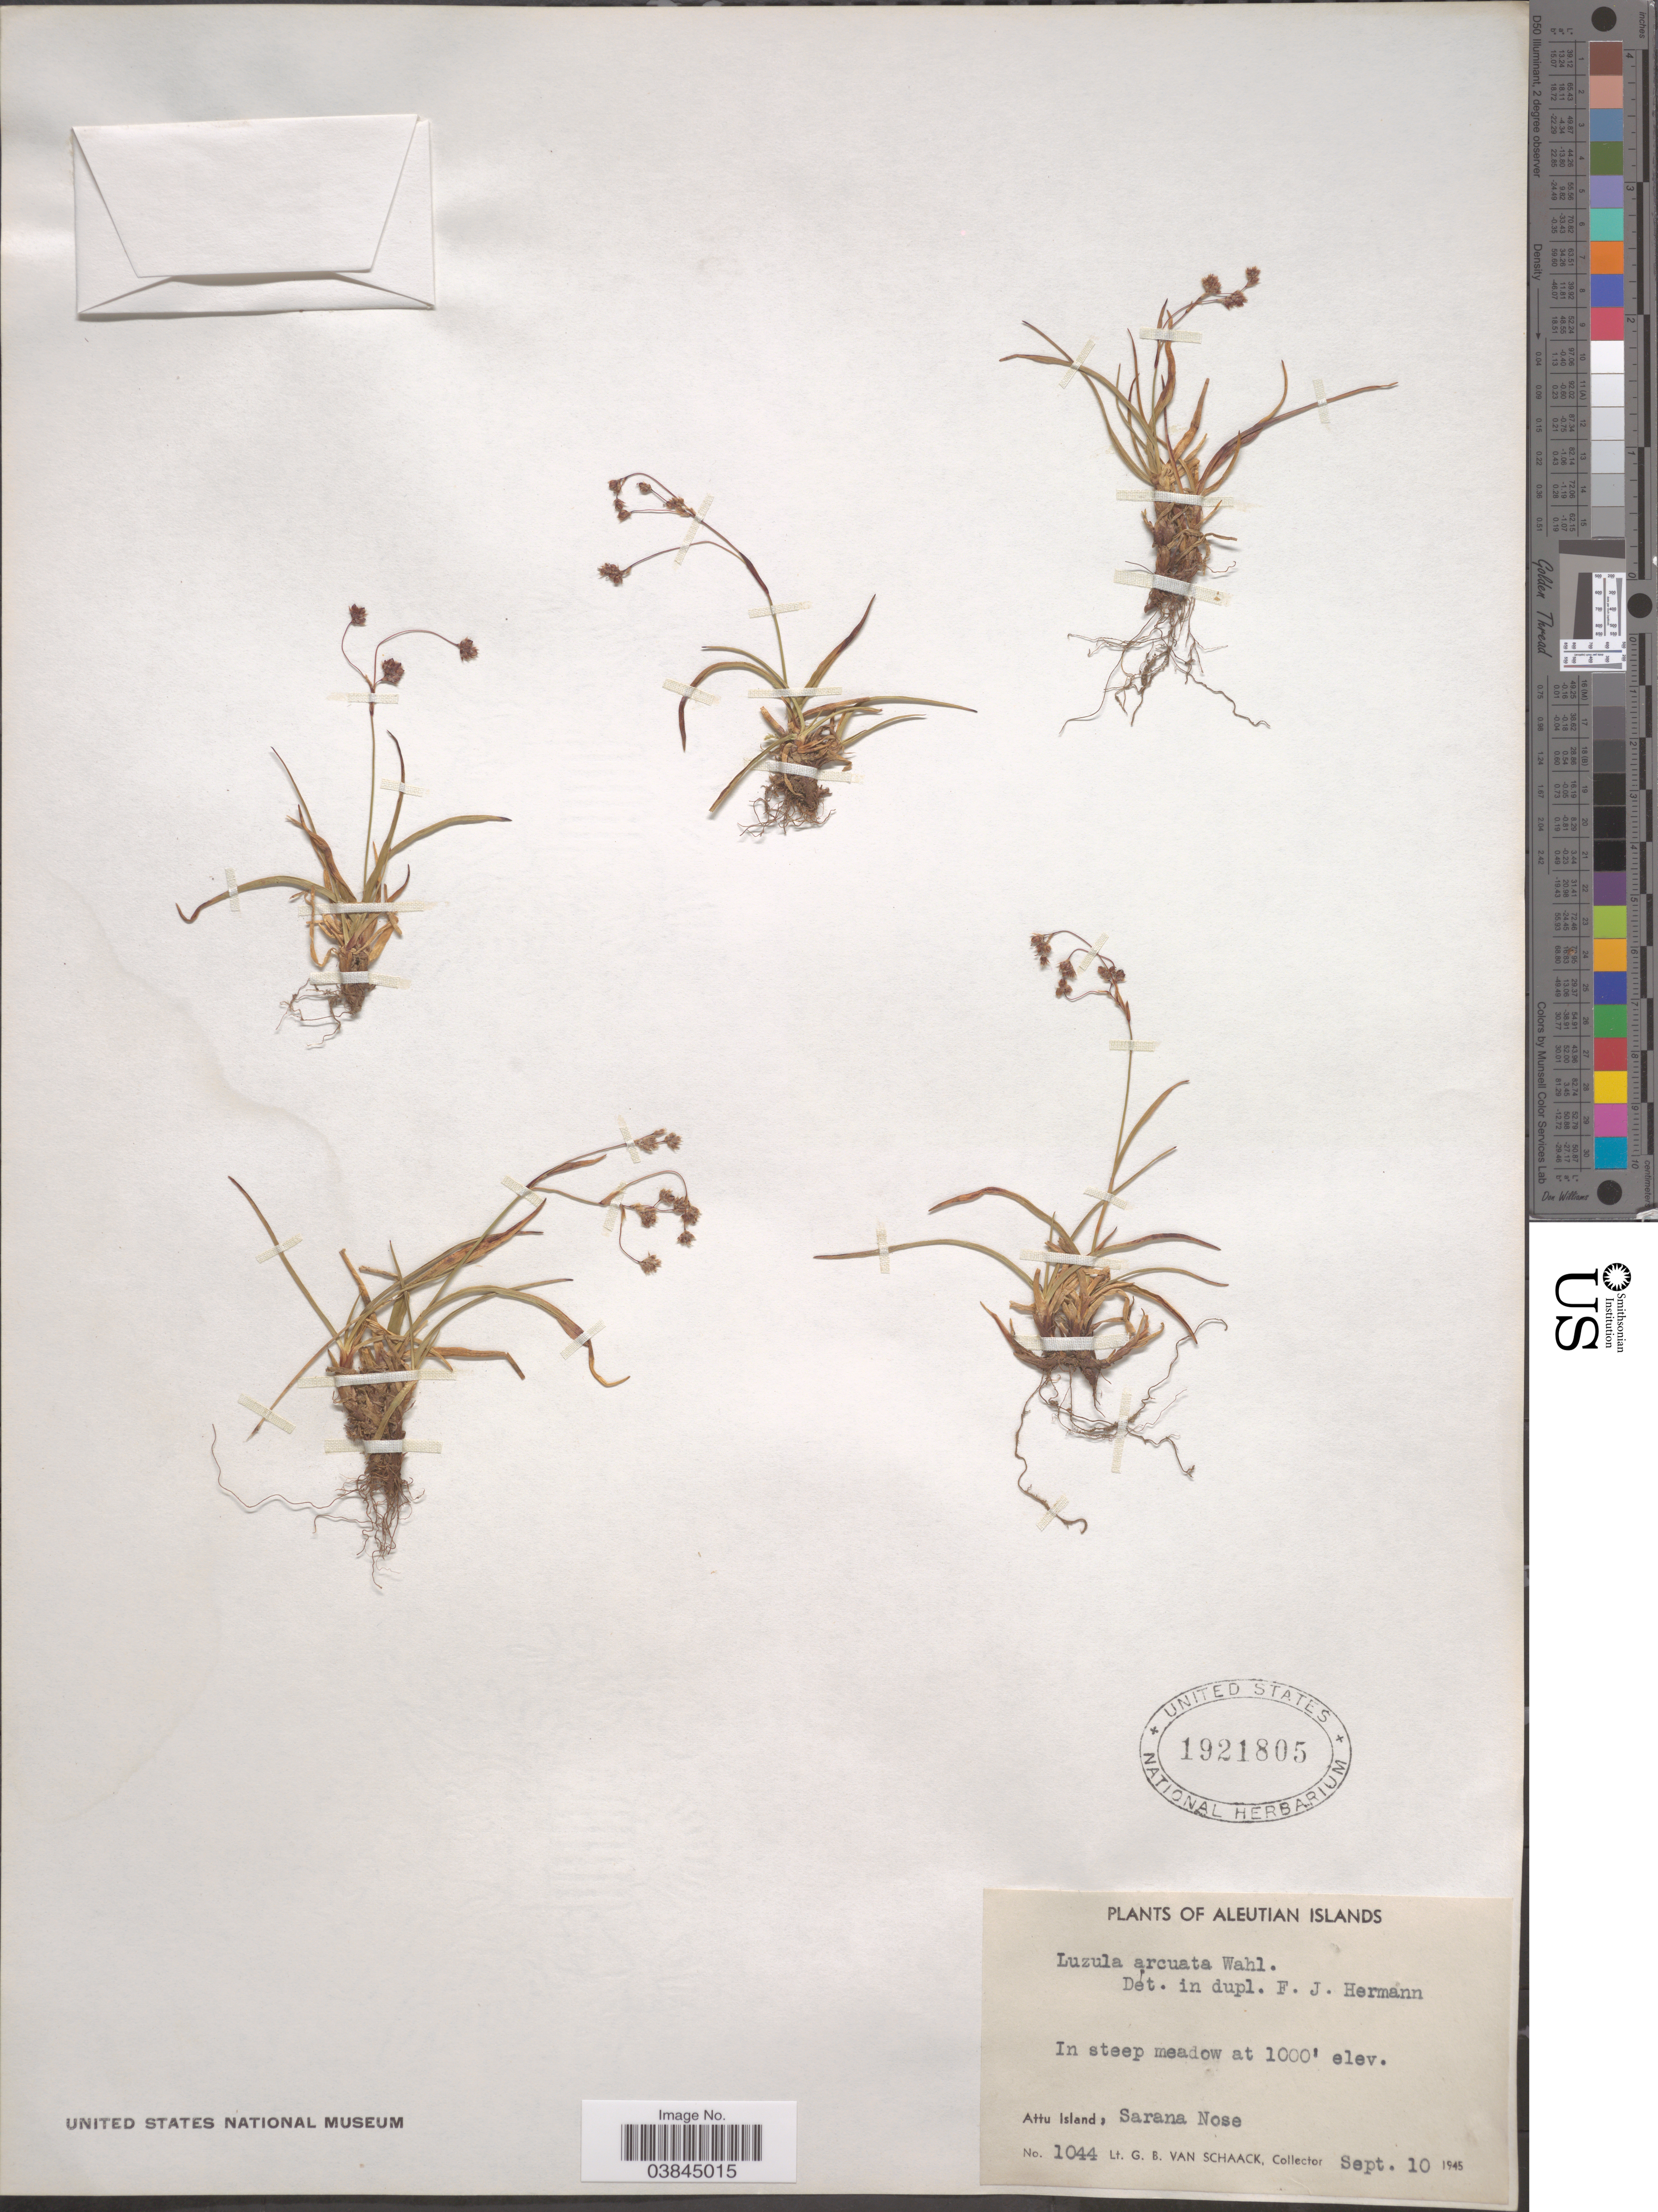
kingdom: Plantae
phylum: Tracheophyta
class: Liliopsida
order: Poales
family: Juncaceae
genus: Luzula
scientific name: Luzula arcuata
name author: (Wahlenb.) Sw.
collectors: G. Van Schaack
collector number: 1044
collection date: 1945-09-10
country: United States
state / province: Alaska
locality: Aleutian Islands. Attu Island, Sarana Nose.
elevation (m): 305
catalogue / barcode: US 1921805